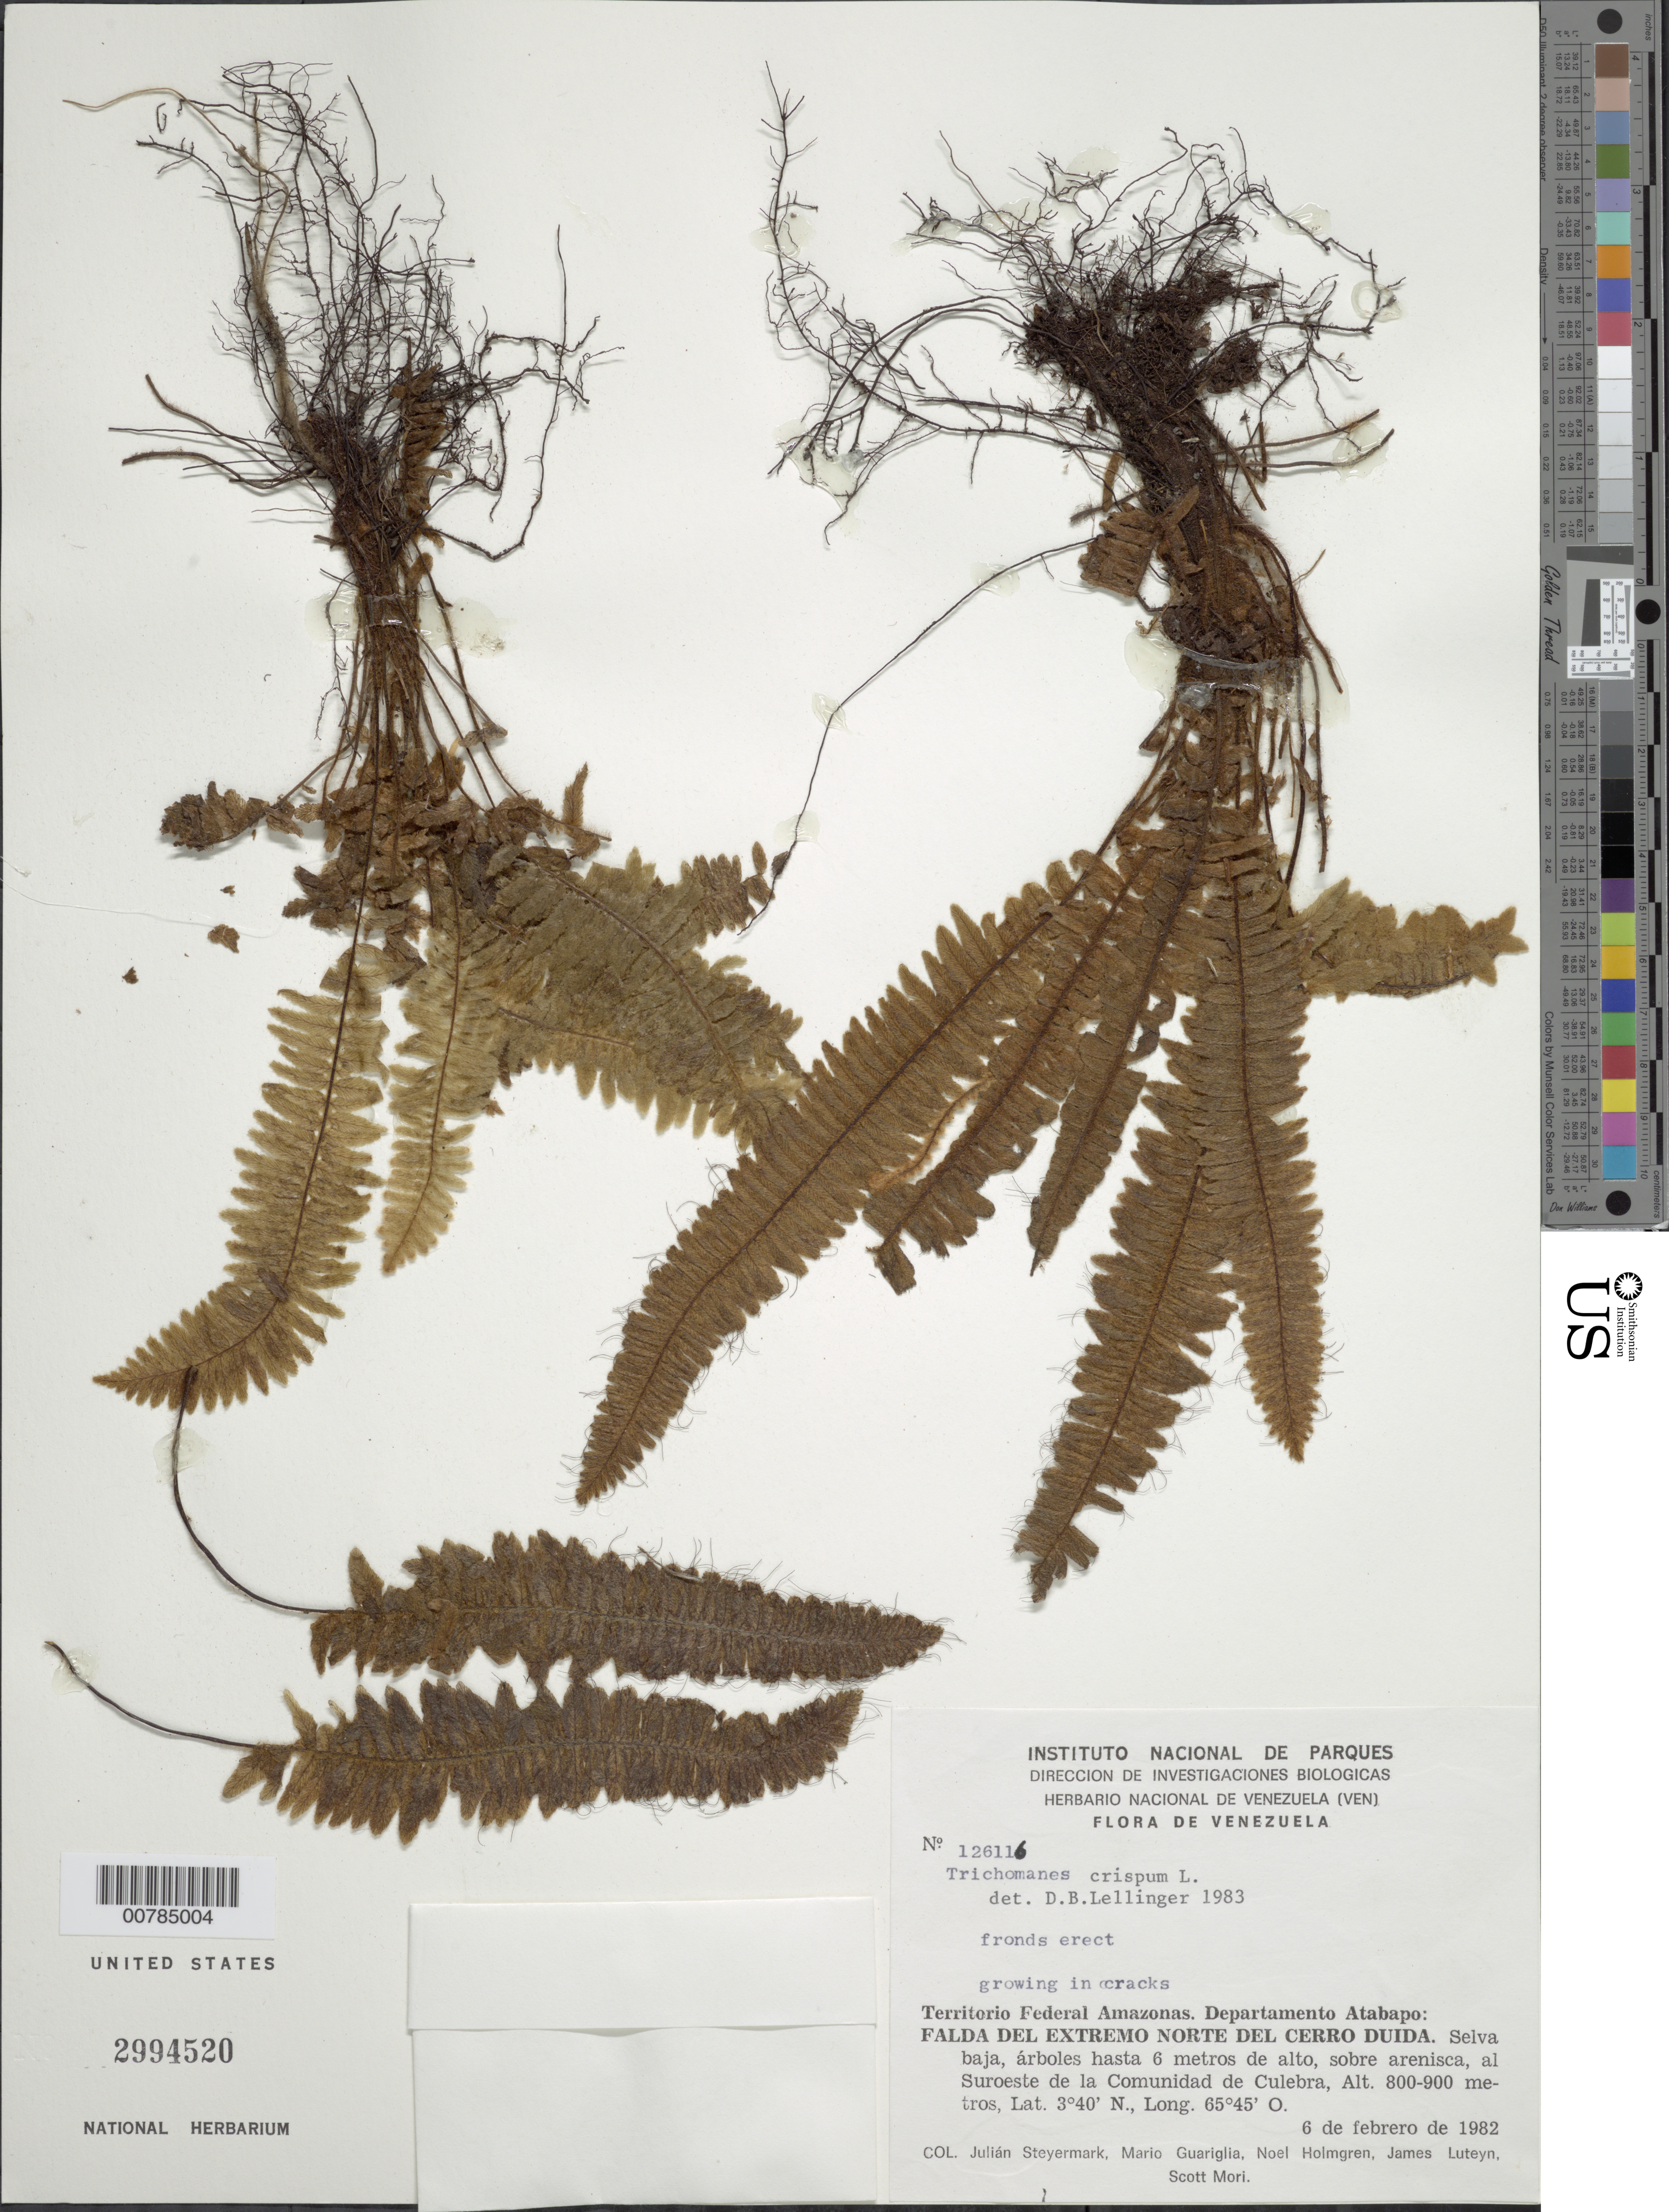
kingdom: Plantae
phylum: Tracheophyta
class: Polypodiopsida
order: Hymenophyllales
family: Hymenophyllaceae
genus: Trichomanes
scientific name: Trichomanes crispum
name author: L.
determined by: Lellinger, David B., (BOT), Smithsonian Institution - National Museum of Natural History (UNITED STATES)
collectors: J. Steyermark, M. Guariglia P., N. H. Holmgren, J. L. Luteyn & S. Mori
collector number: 126116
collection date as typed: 6-Feb-82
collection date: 1982-02-06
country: Venezuela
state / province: Amazonas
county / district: Atabapo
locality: Cerro Duida, al Suroeste de la Comunidad de Culebra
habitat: Dry forest, trees to 6 m tall, on limestone; growing in cracks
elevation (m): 800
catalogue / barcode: US 2994520